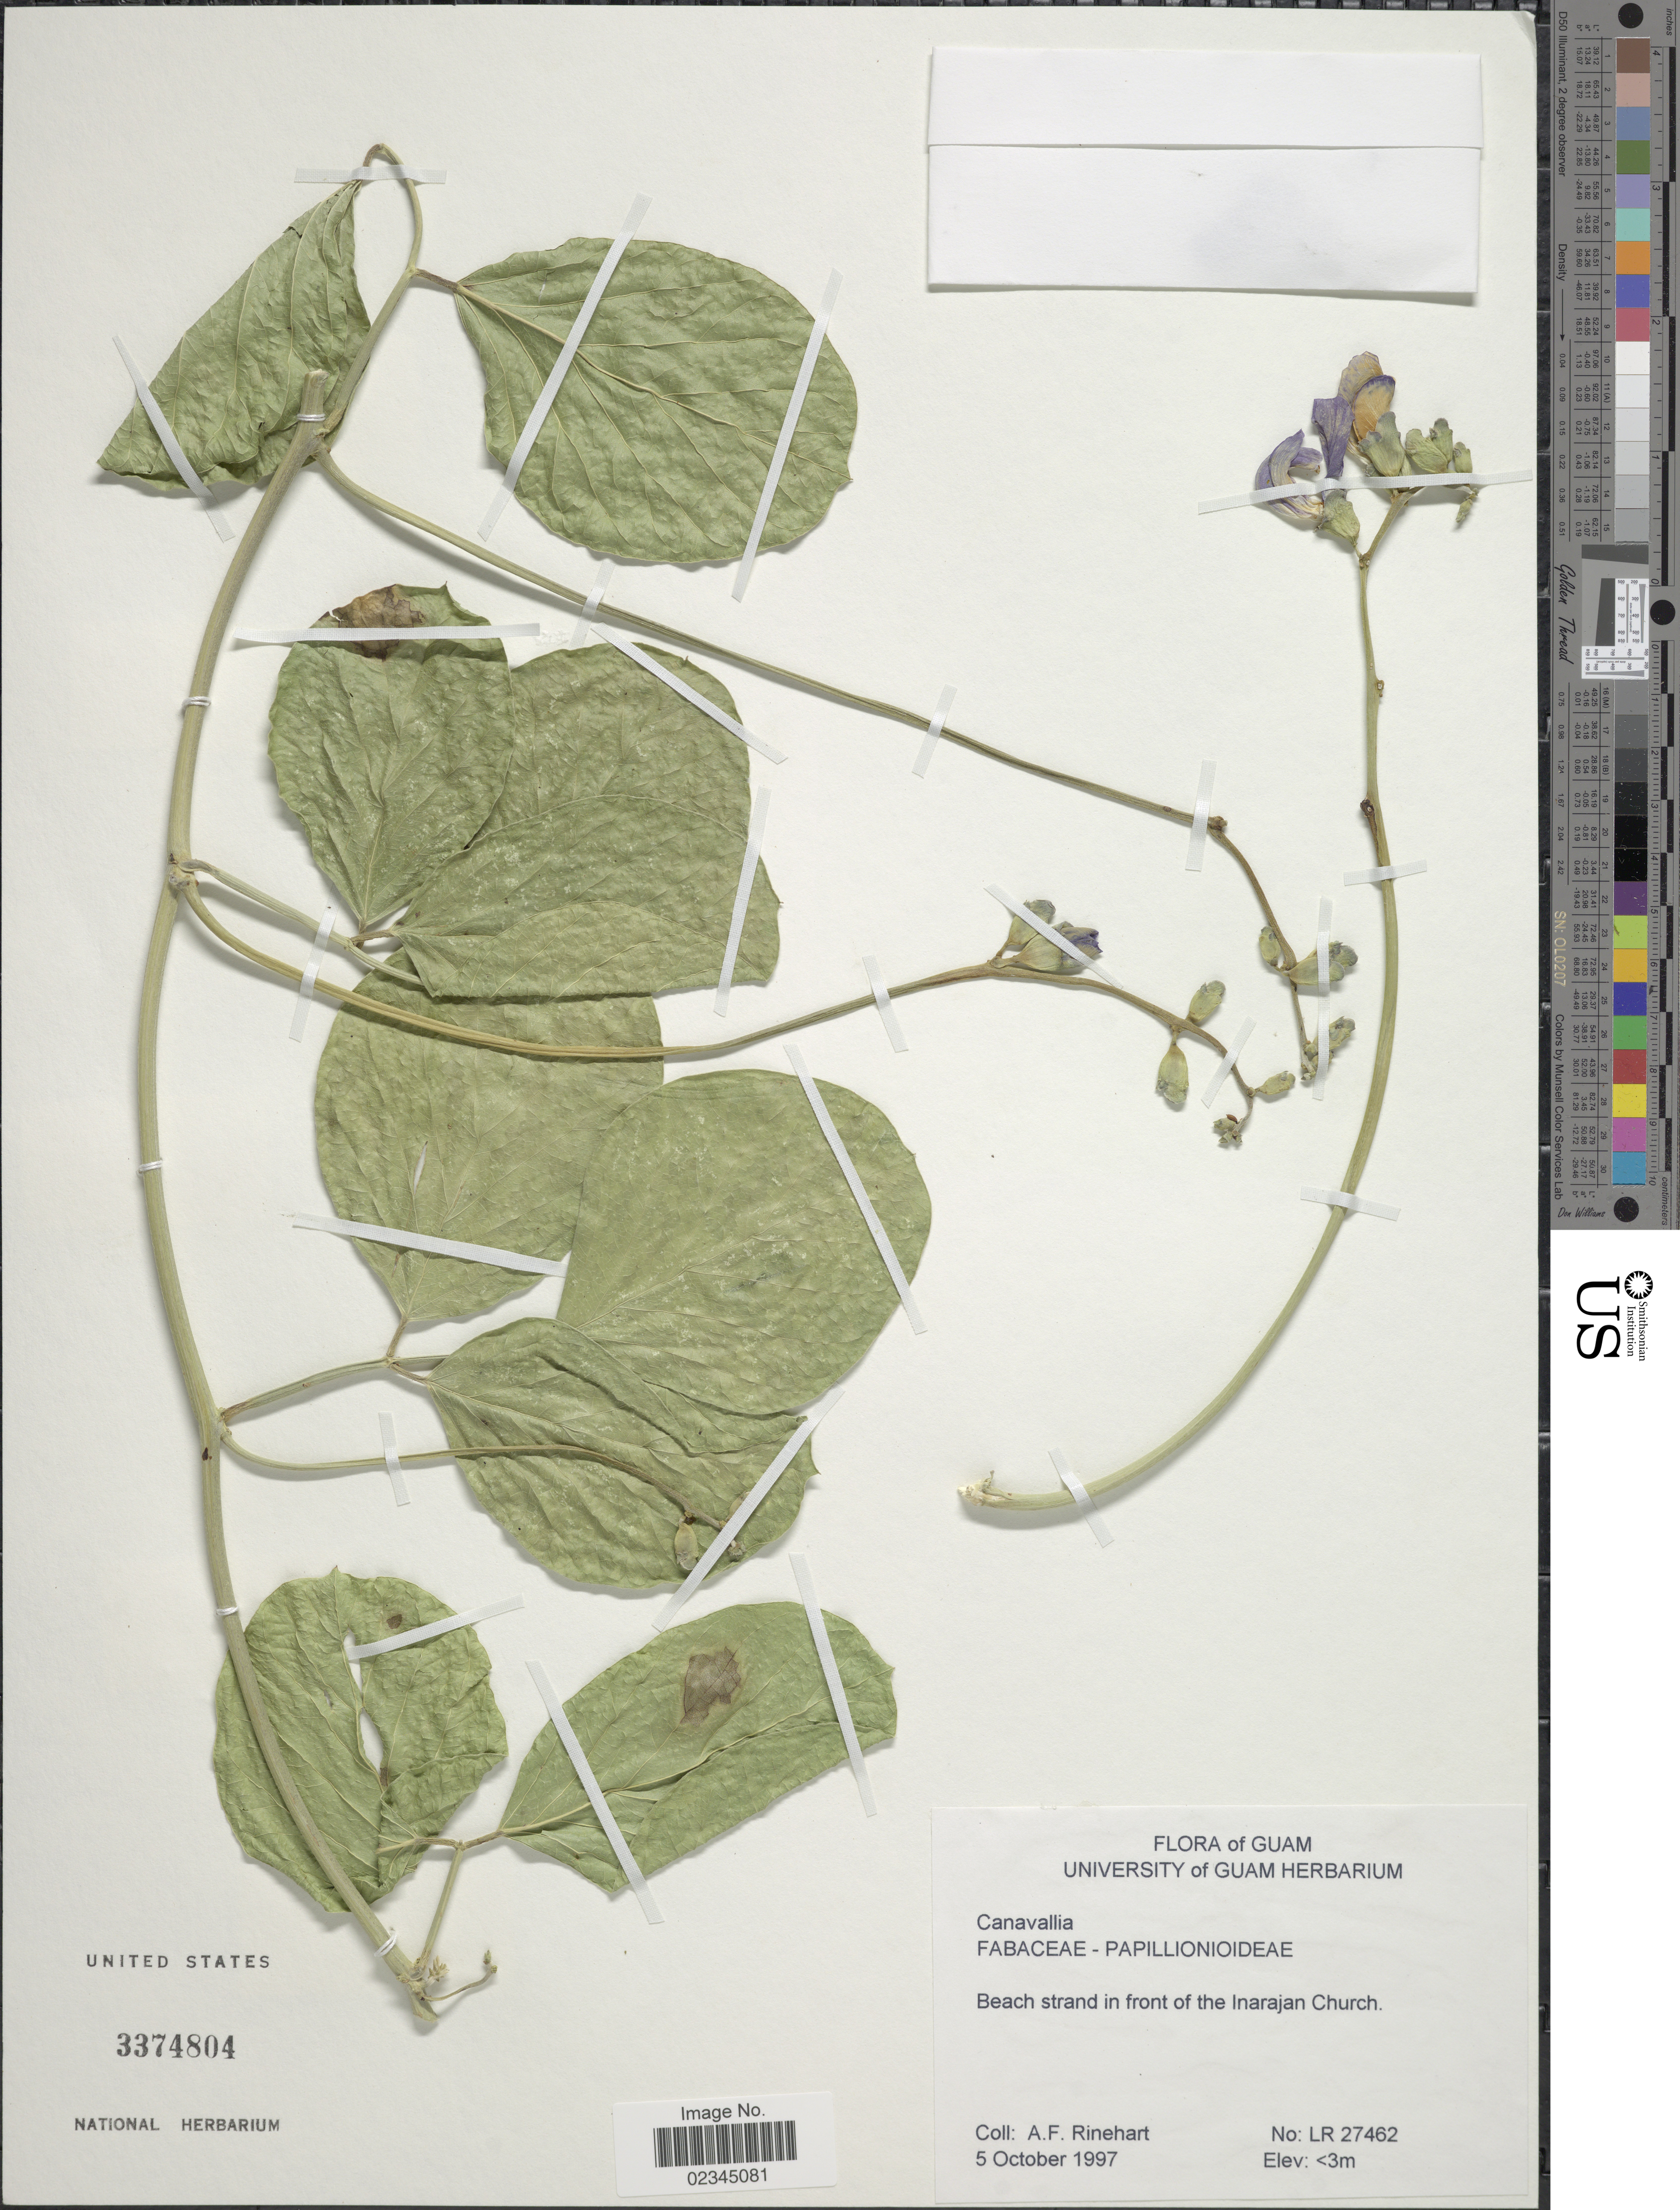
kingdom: Plantae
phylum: Tracheophyta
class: Magnoliopsida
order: Fabales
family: Fabaceae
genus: Canavalia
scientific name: Canavalia sp.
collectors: A. Rinehart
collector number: LR27462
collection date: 1997-10-05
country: Guam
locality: Guam. Beach strand in front of the Inarajan Church.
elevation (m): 3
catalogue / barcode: US 3374804